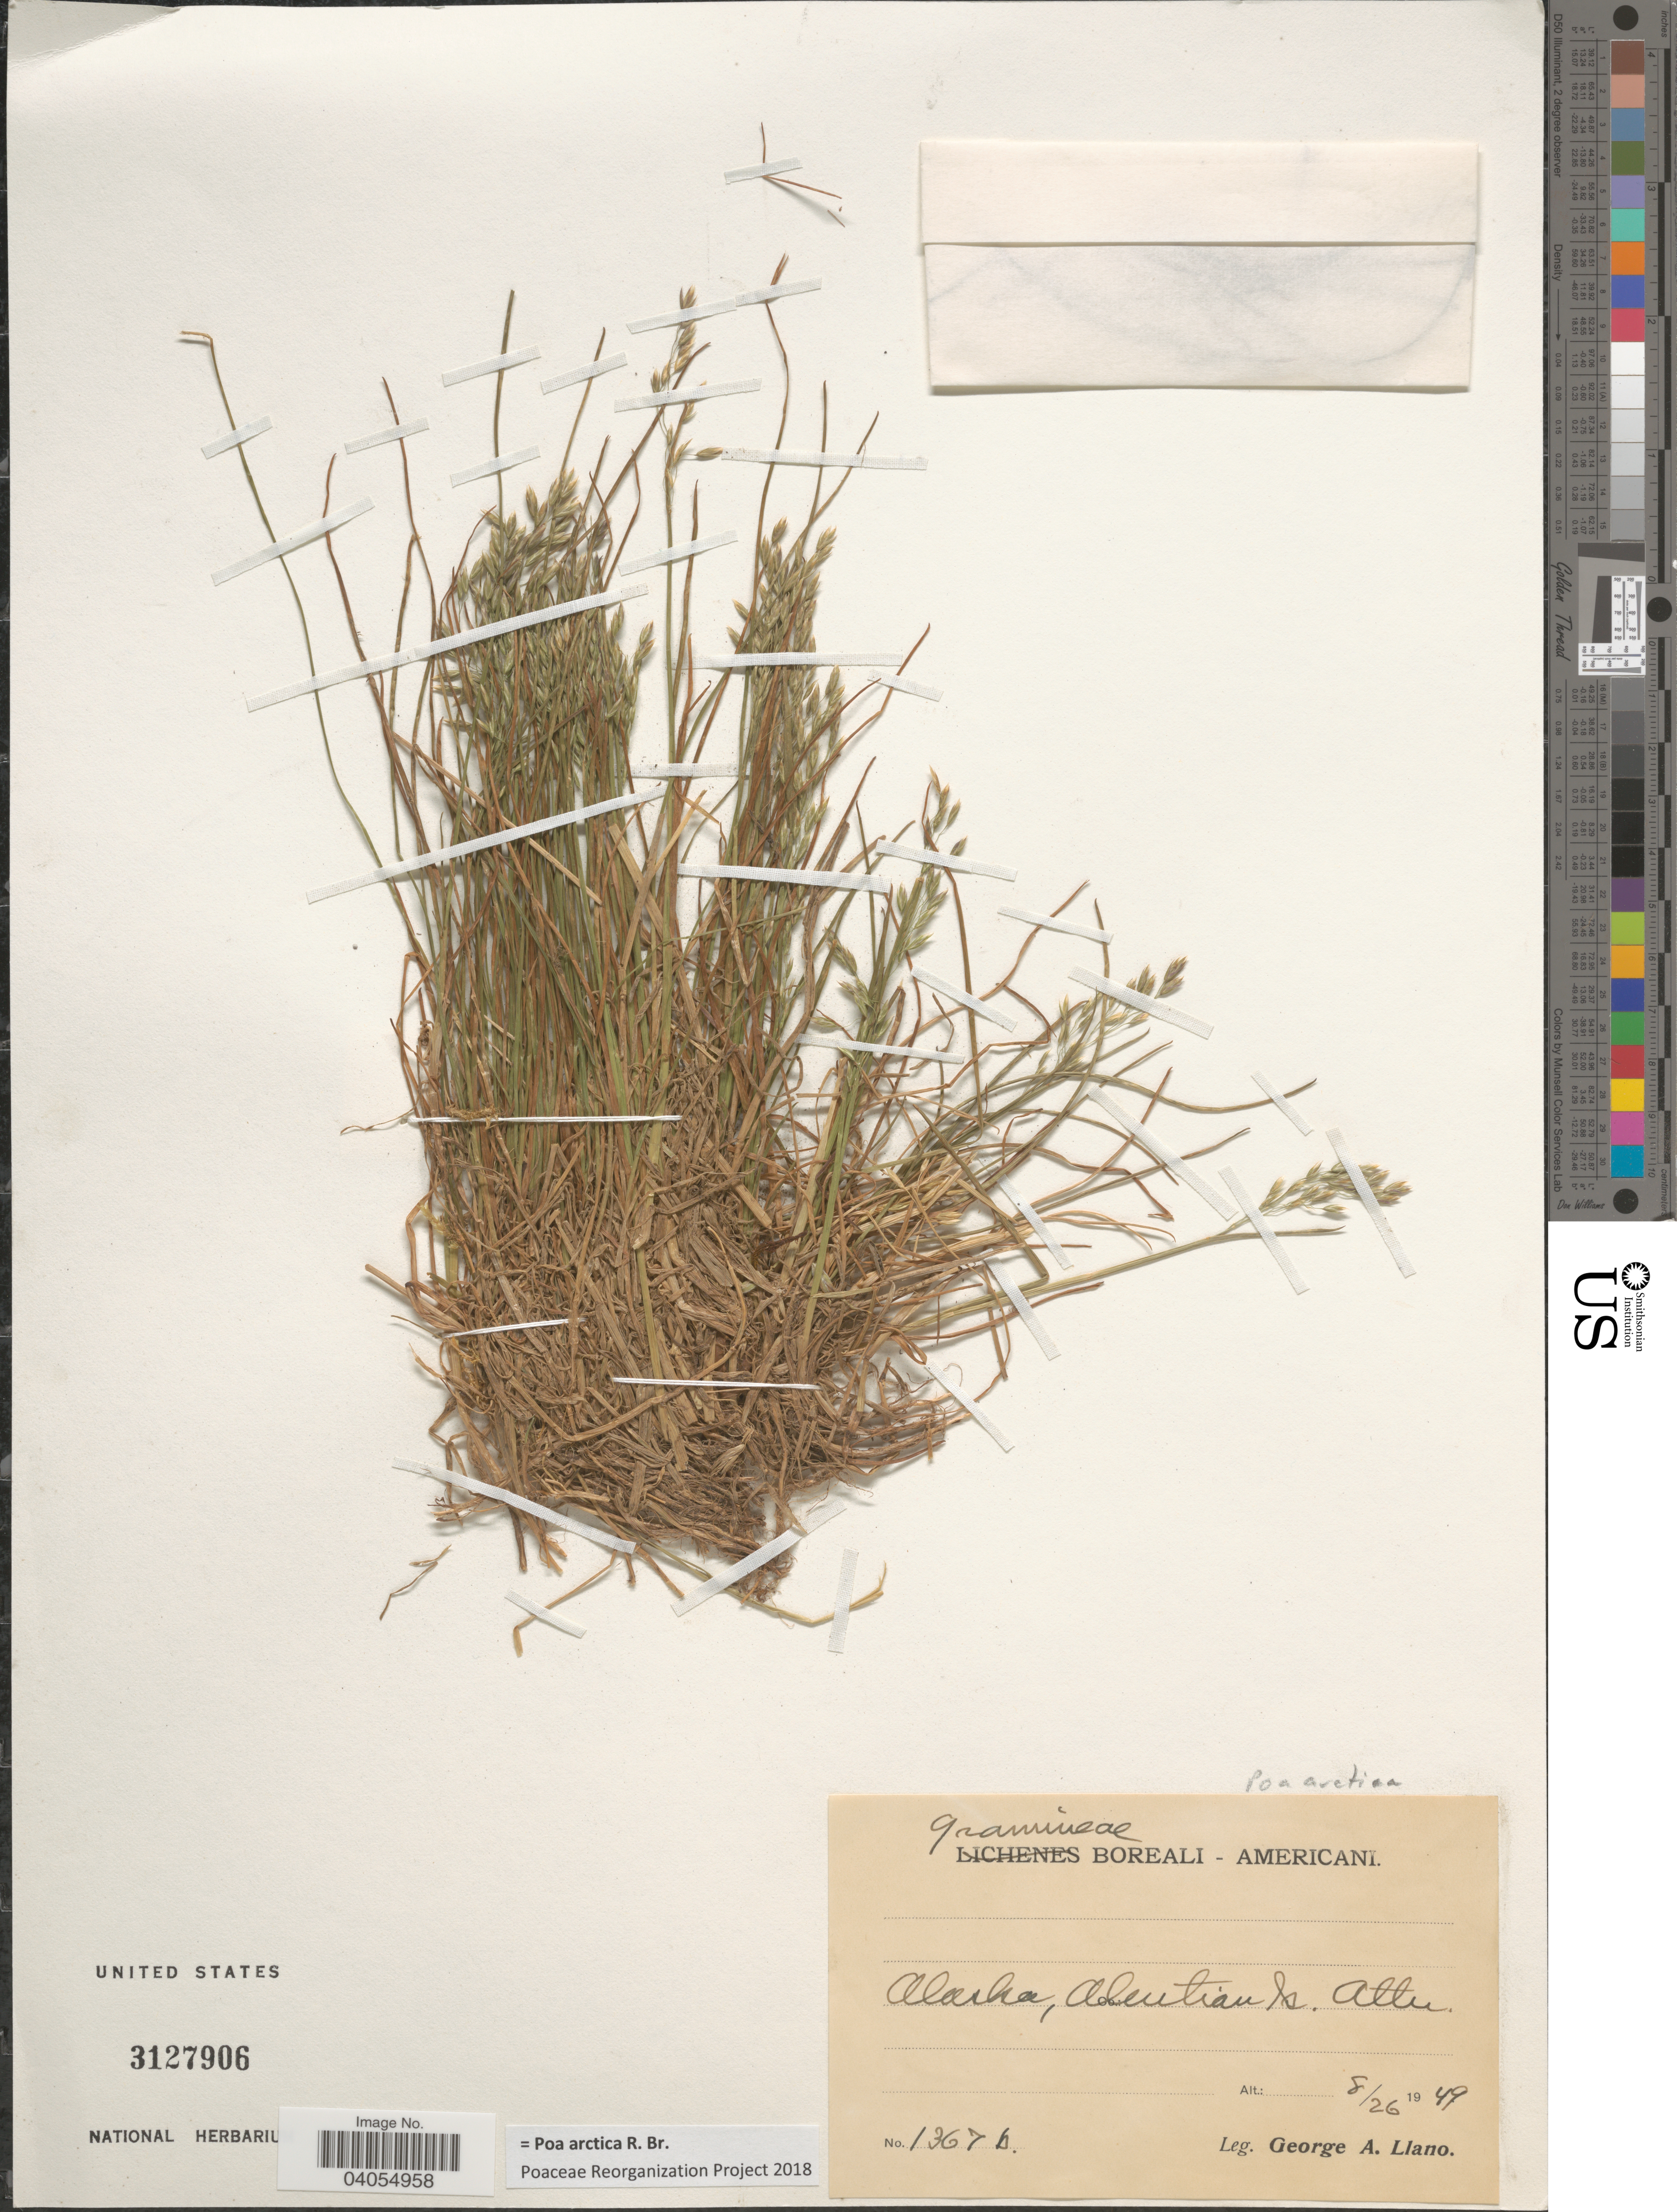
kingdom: Plantae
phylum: Tracheophyta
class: Liliopsida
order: Poales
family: Poaceae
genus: Poa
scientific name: Poa arctica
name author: R. Br.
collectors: G. Llano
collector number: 1367b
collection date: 1949-08-26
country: United States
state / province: Alaska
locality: Aleutian Is. Attu.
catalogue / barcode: US 3127906